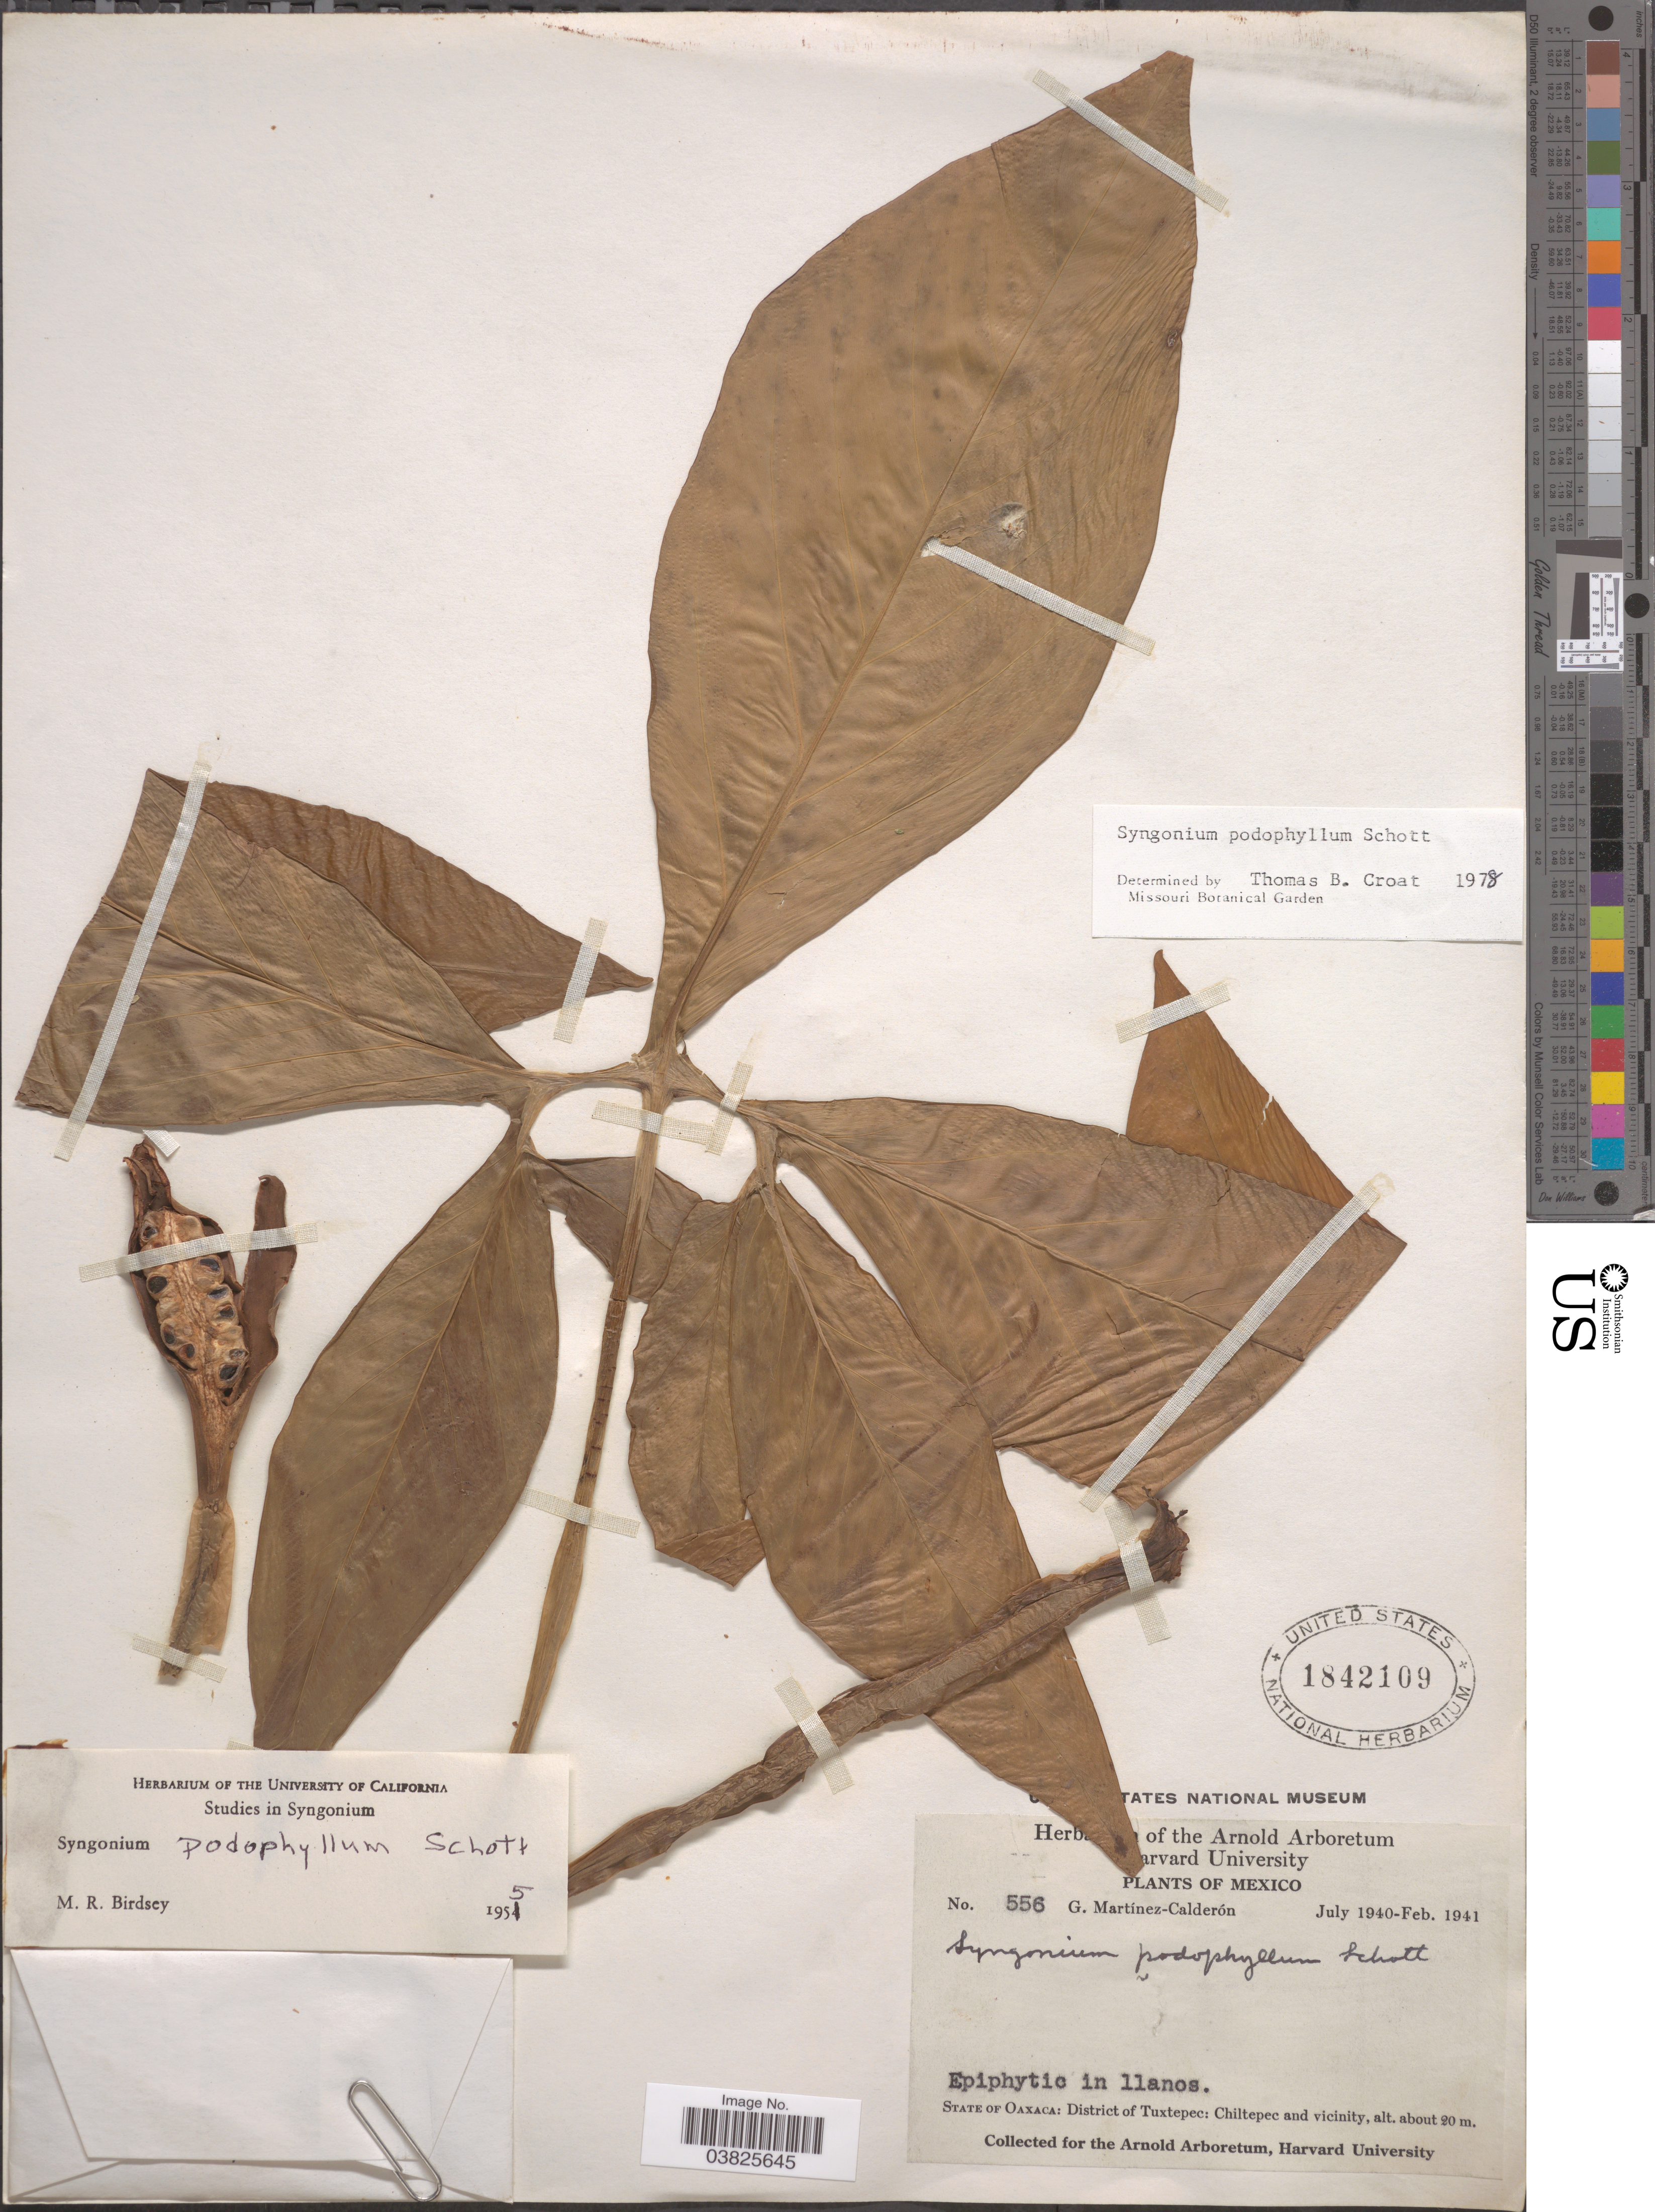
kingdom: Plantae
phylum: Tracheophyta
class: Liliopsida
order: Alismatales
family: Araceae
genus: Syngonium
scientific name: Syngonium podophyllum 'Lemon-Lime'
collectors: G. Martínez Calderón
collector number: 556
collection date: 1940-07/1941-02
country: Mexico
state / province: Oaxaca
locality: District of Tuxtepec: Chiltepec and vicinity.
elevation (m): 20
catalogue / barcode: US 1842109